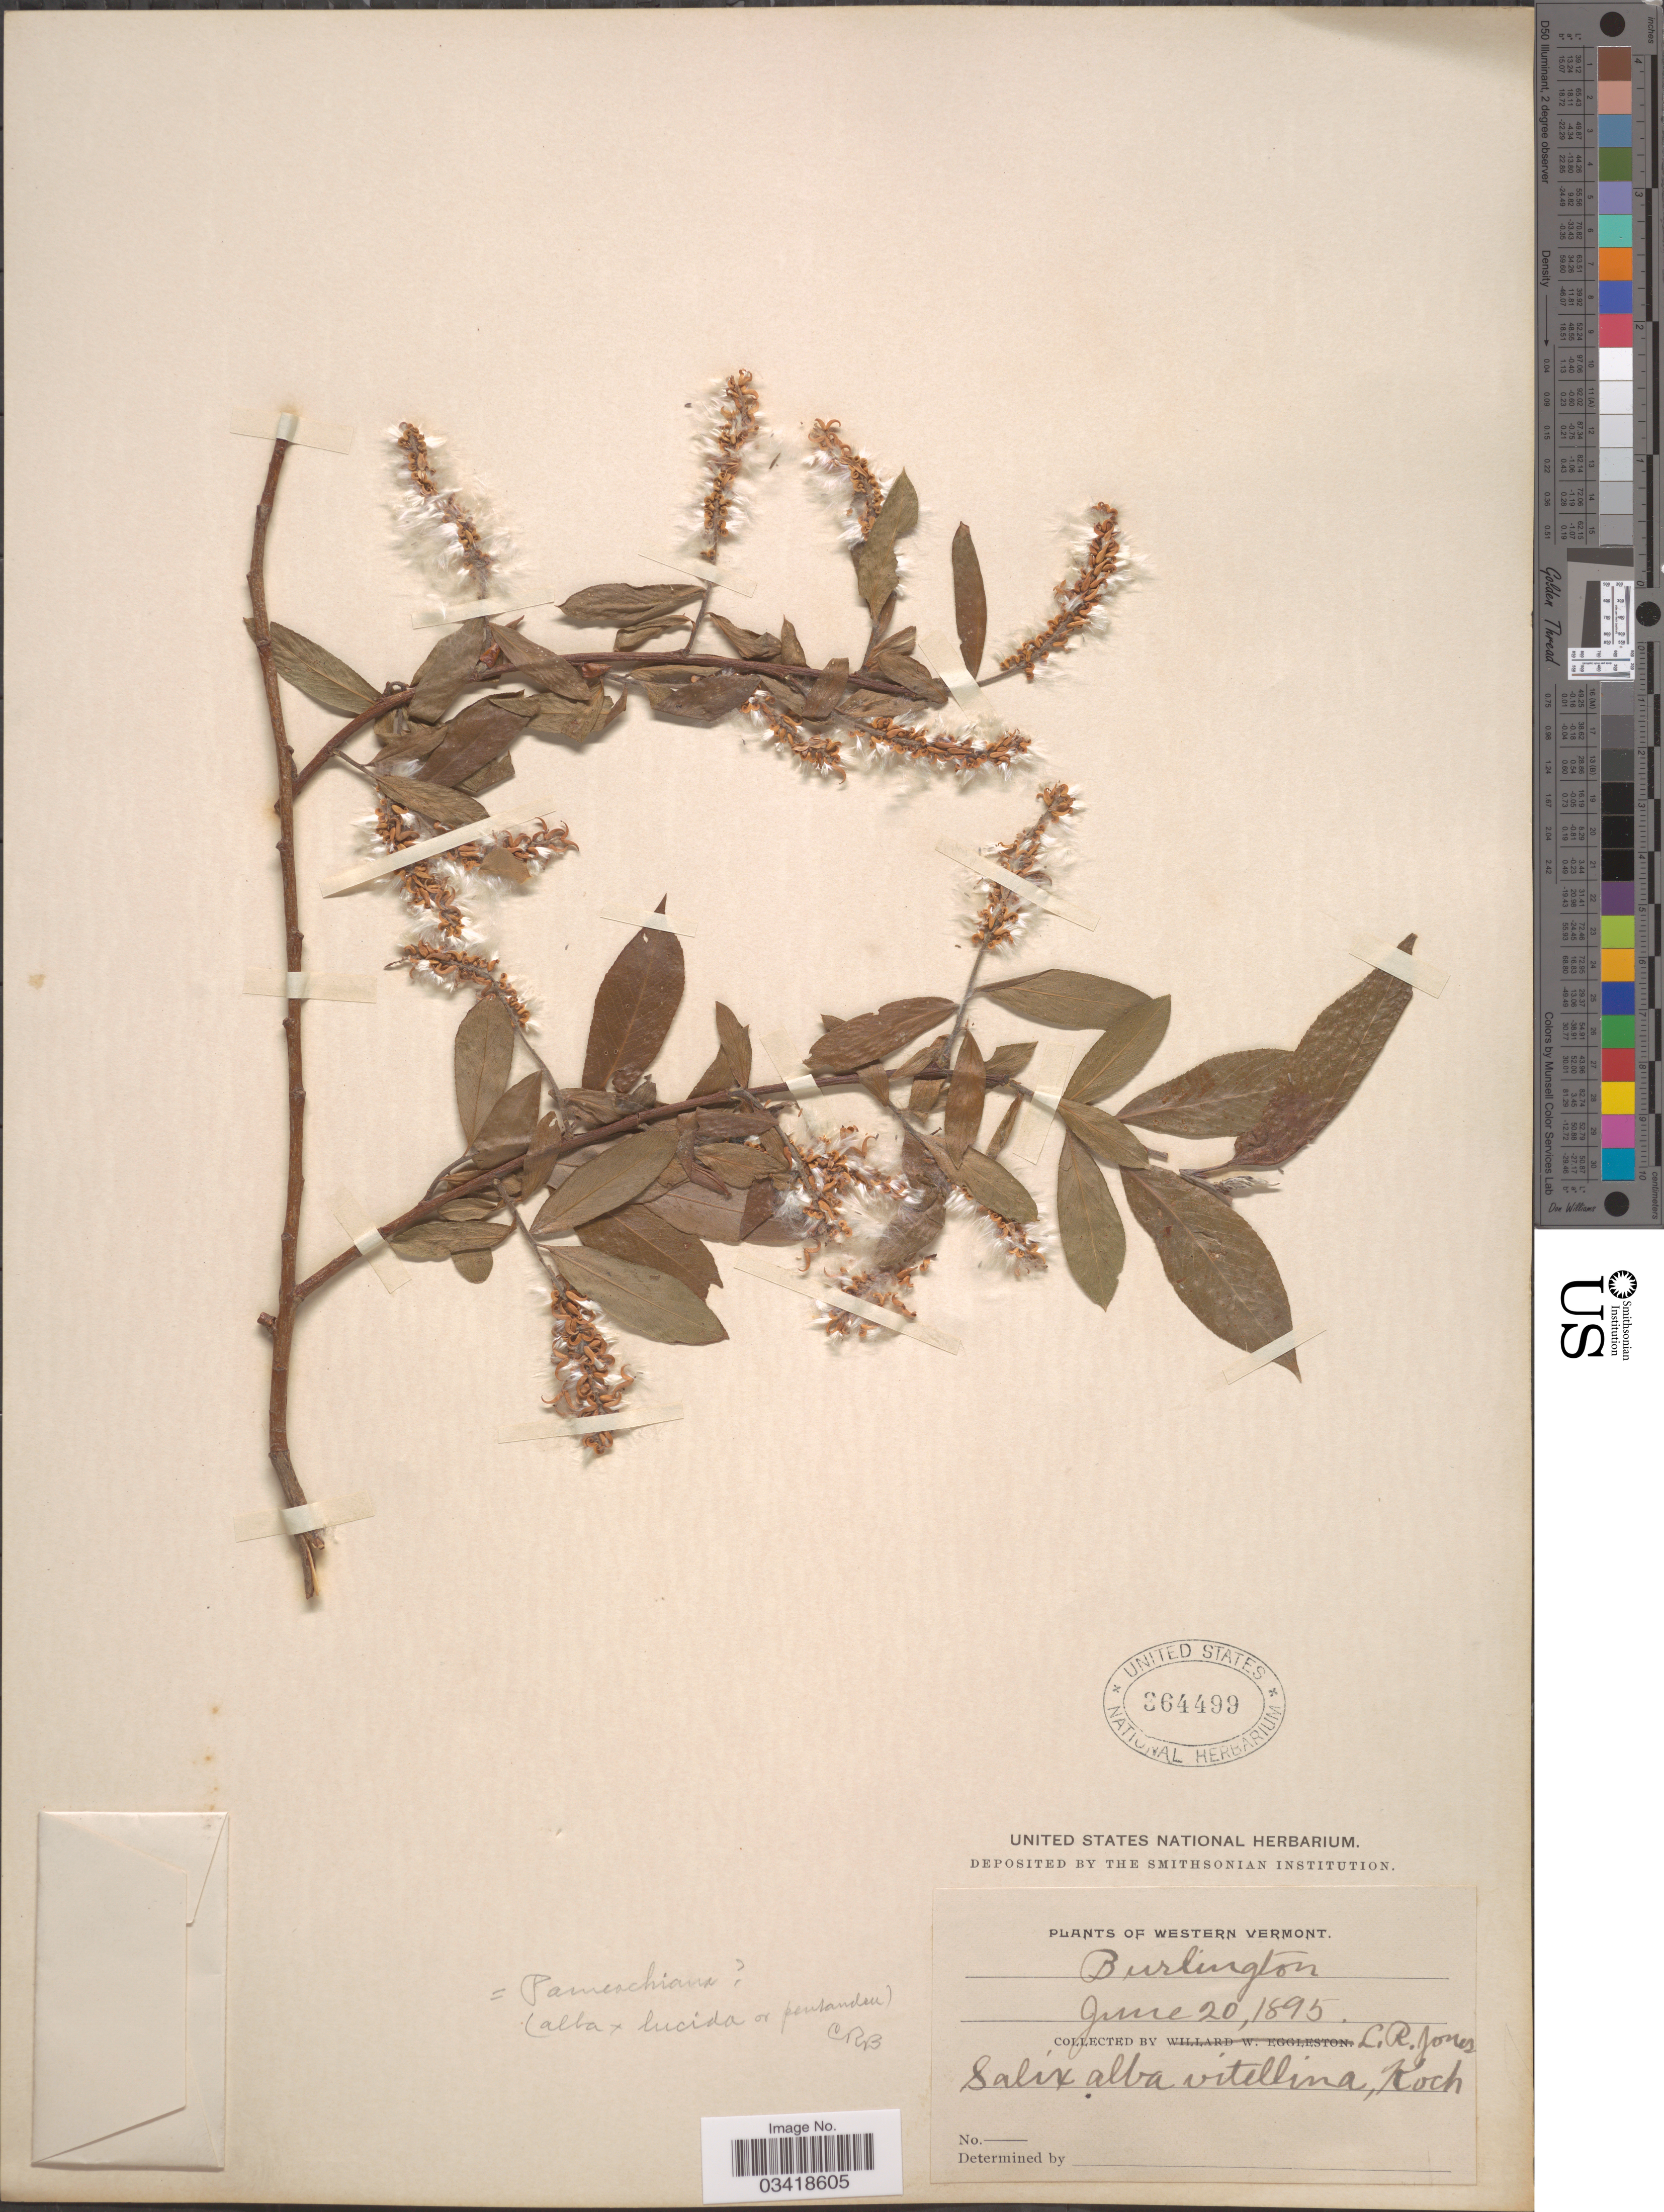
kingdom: Plantae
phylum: Tracheophyta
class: Magnoliopsida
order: Malpighiales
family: Salicaceae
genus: Salix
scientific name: Salix alba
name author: L.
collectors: L. R. Jones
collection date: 1895-06-20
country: United States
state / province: Vermont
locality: Western Vermont. Burlington.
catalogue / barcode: US 364499